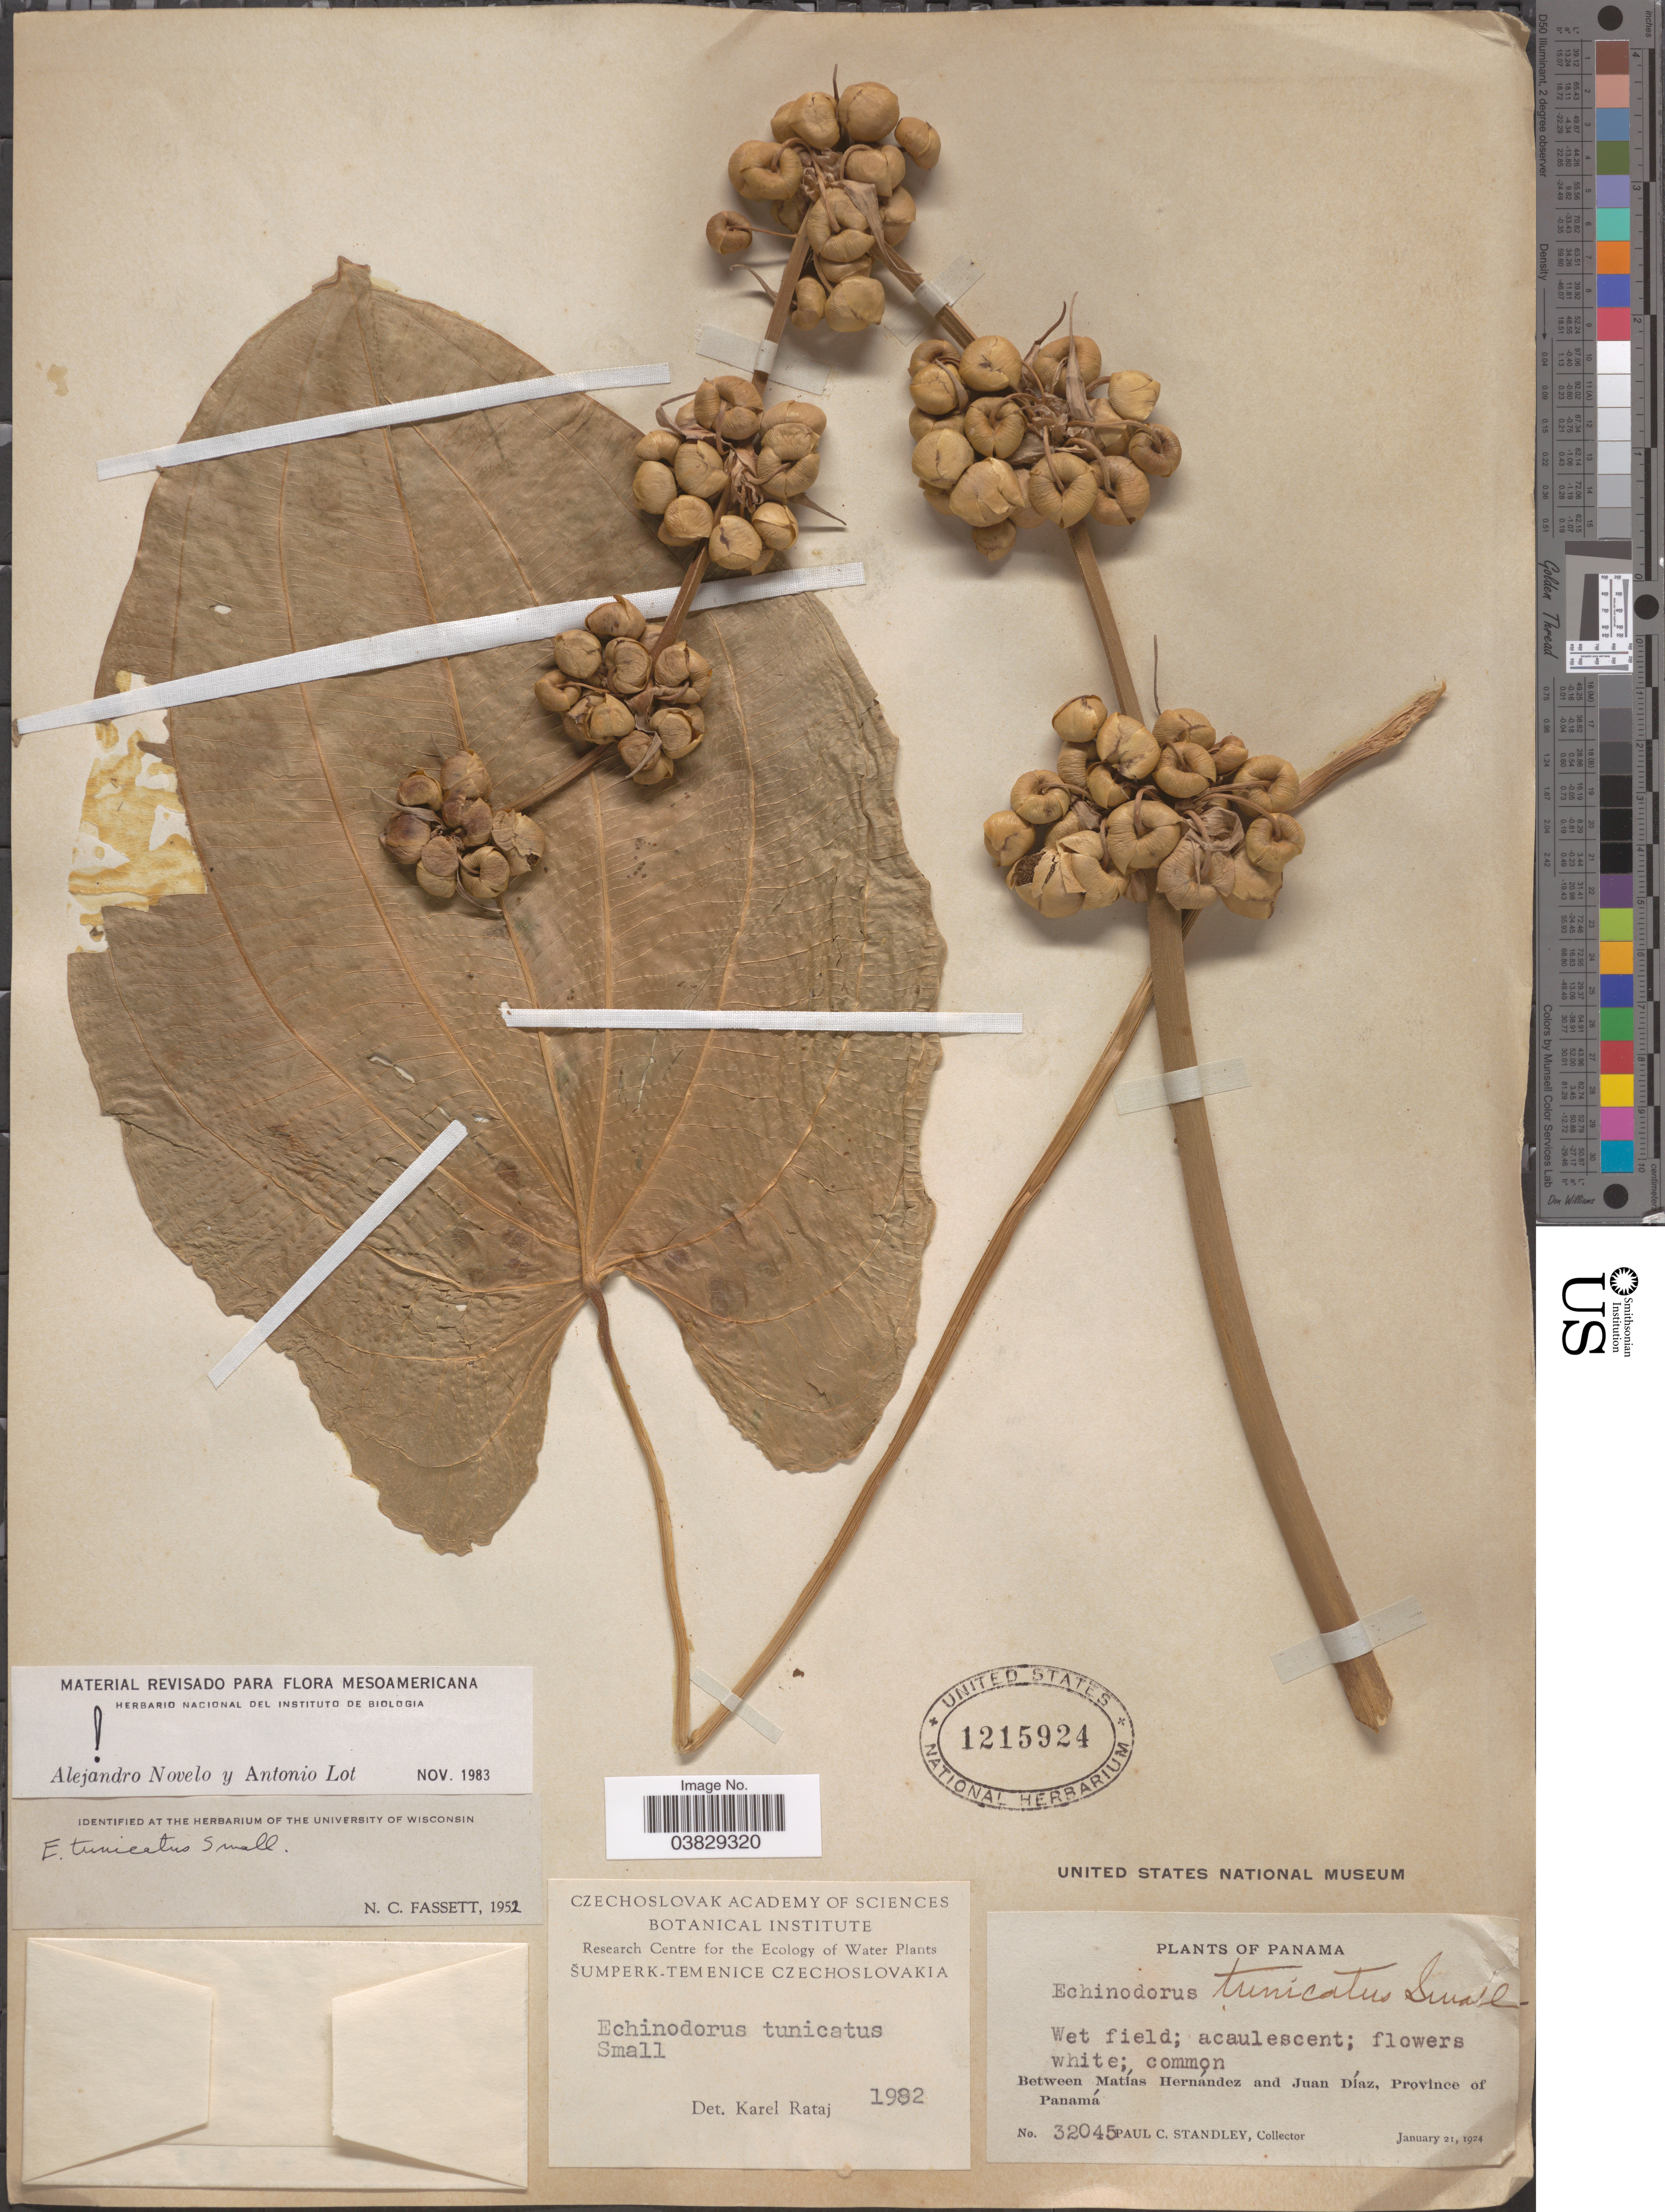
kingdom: Plantae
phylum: Tracheophyta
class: Liliopsida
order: Alismatales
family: Alismataceae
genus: Echinodorus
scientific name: Echinodorus tunicatus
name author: Small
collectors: P. C. Standley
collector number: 32045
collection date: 1924-01-21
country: Panama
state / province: Panamá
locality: Between Matías Hernández and Juan Díaz.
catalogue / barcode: US 1215924